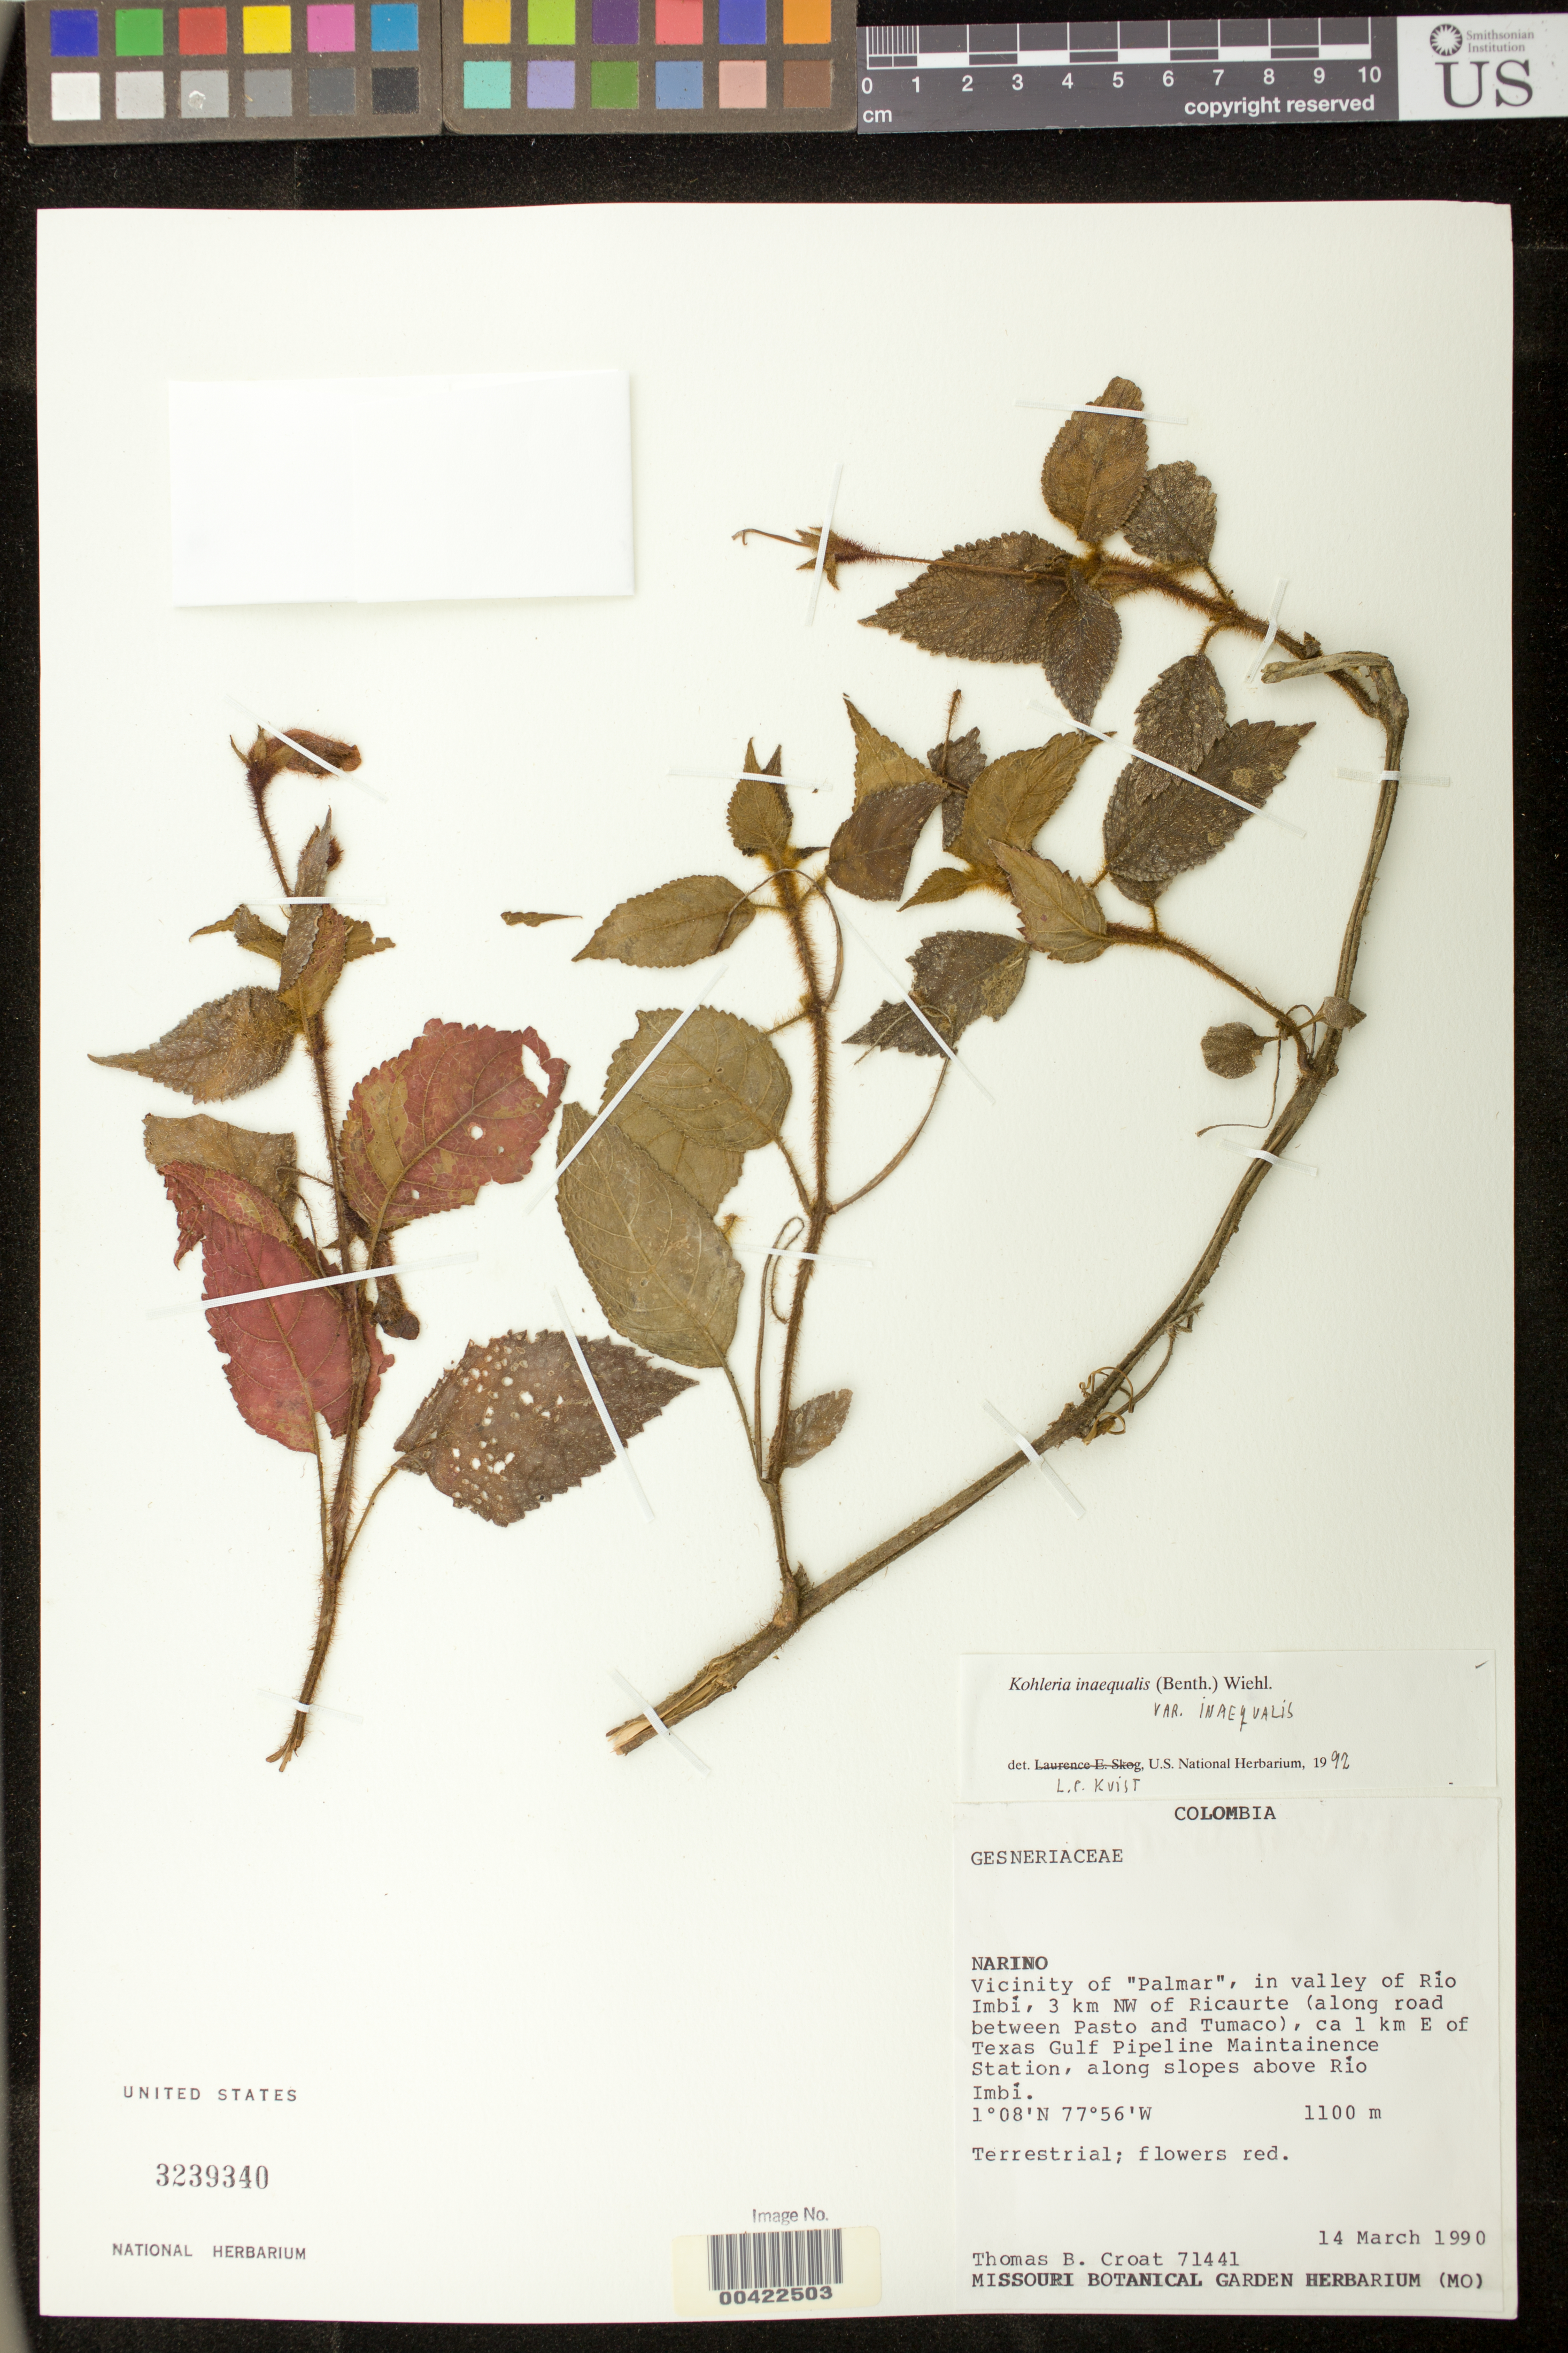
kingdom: Plantae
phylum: Tracheophyta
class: Magnoliopsida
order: Lamiales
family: Gesneriaceae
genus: Kohleria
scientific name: Kohleria inaequalis var. inaequalis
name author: (Benth.) Wiehler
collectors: T. B. Croat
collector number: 71441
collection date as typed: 14 Mar 1990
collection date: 1990-03-14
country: Colombia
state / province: Nariño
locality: Palmar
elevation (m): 1100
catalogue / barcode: US 3239340